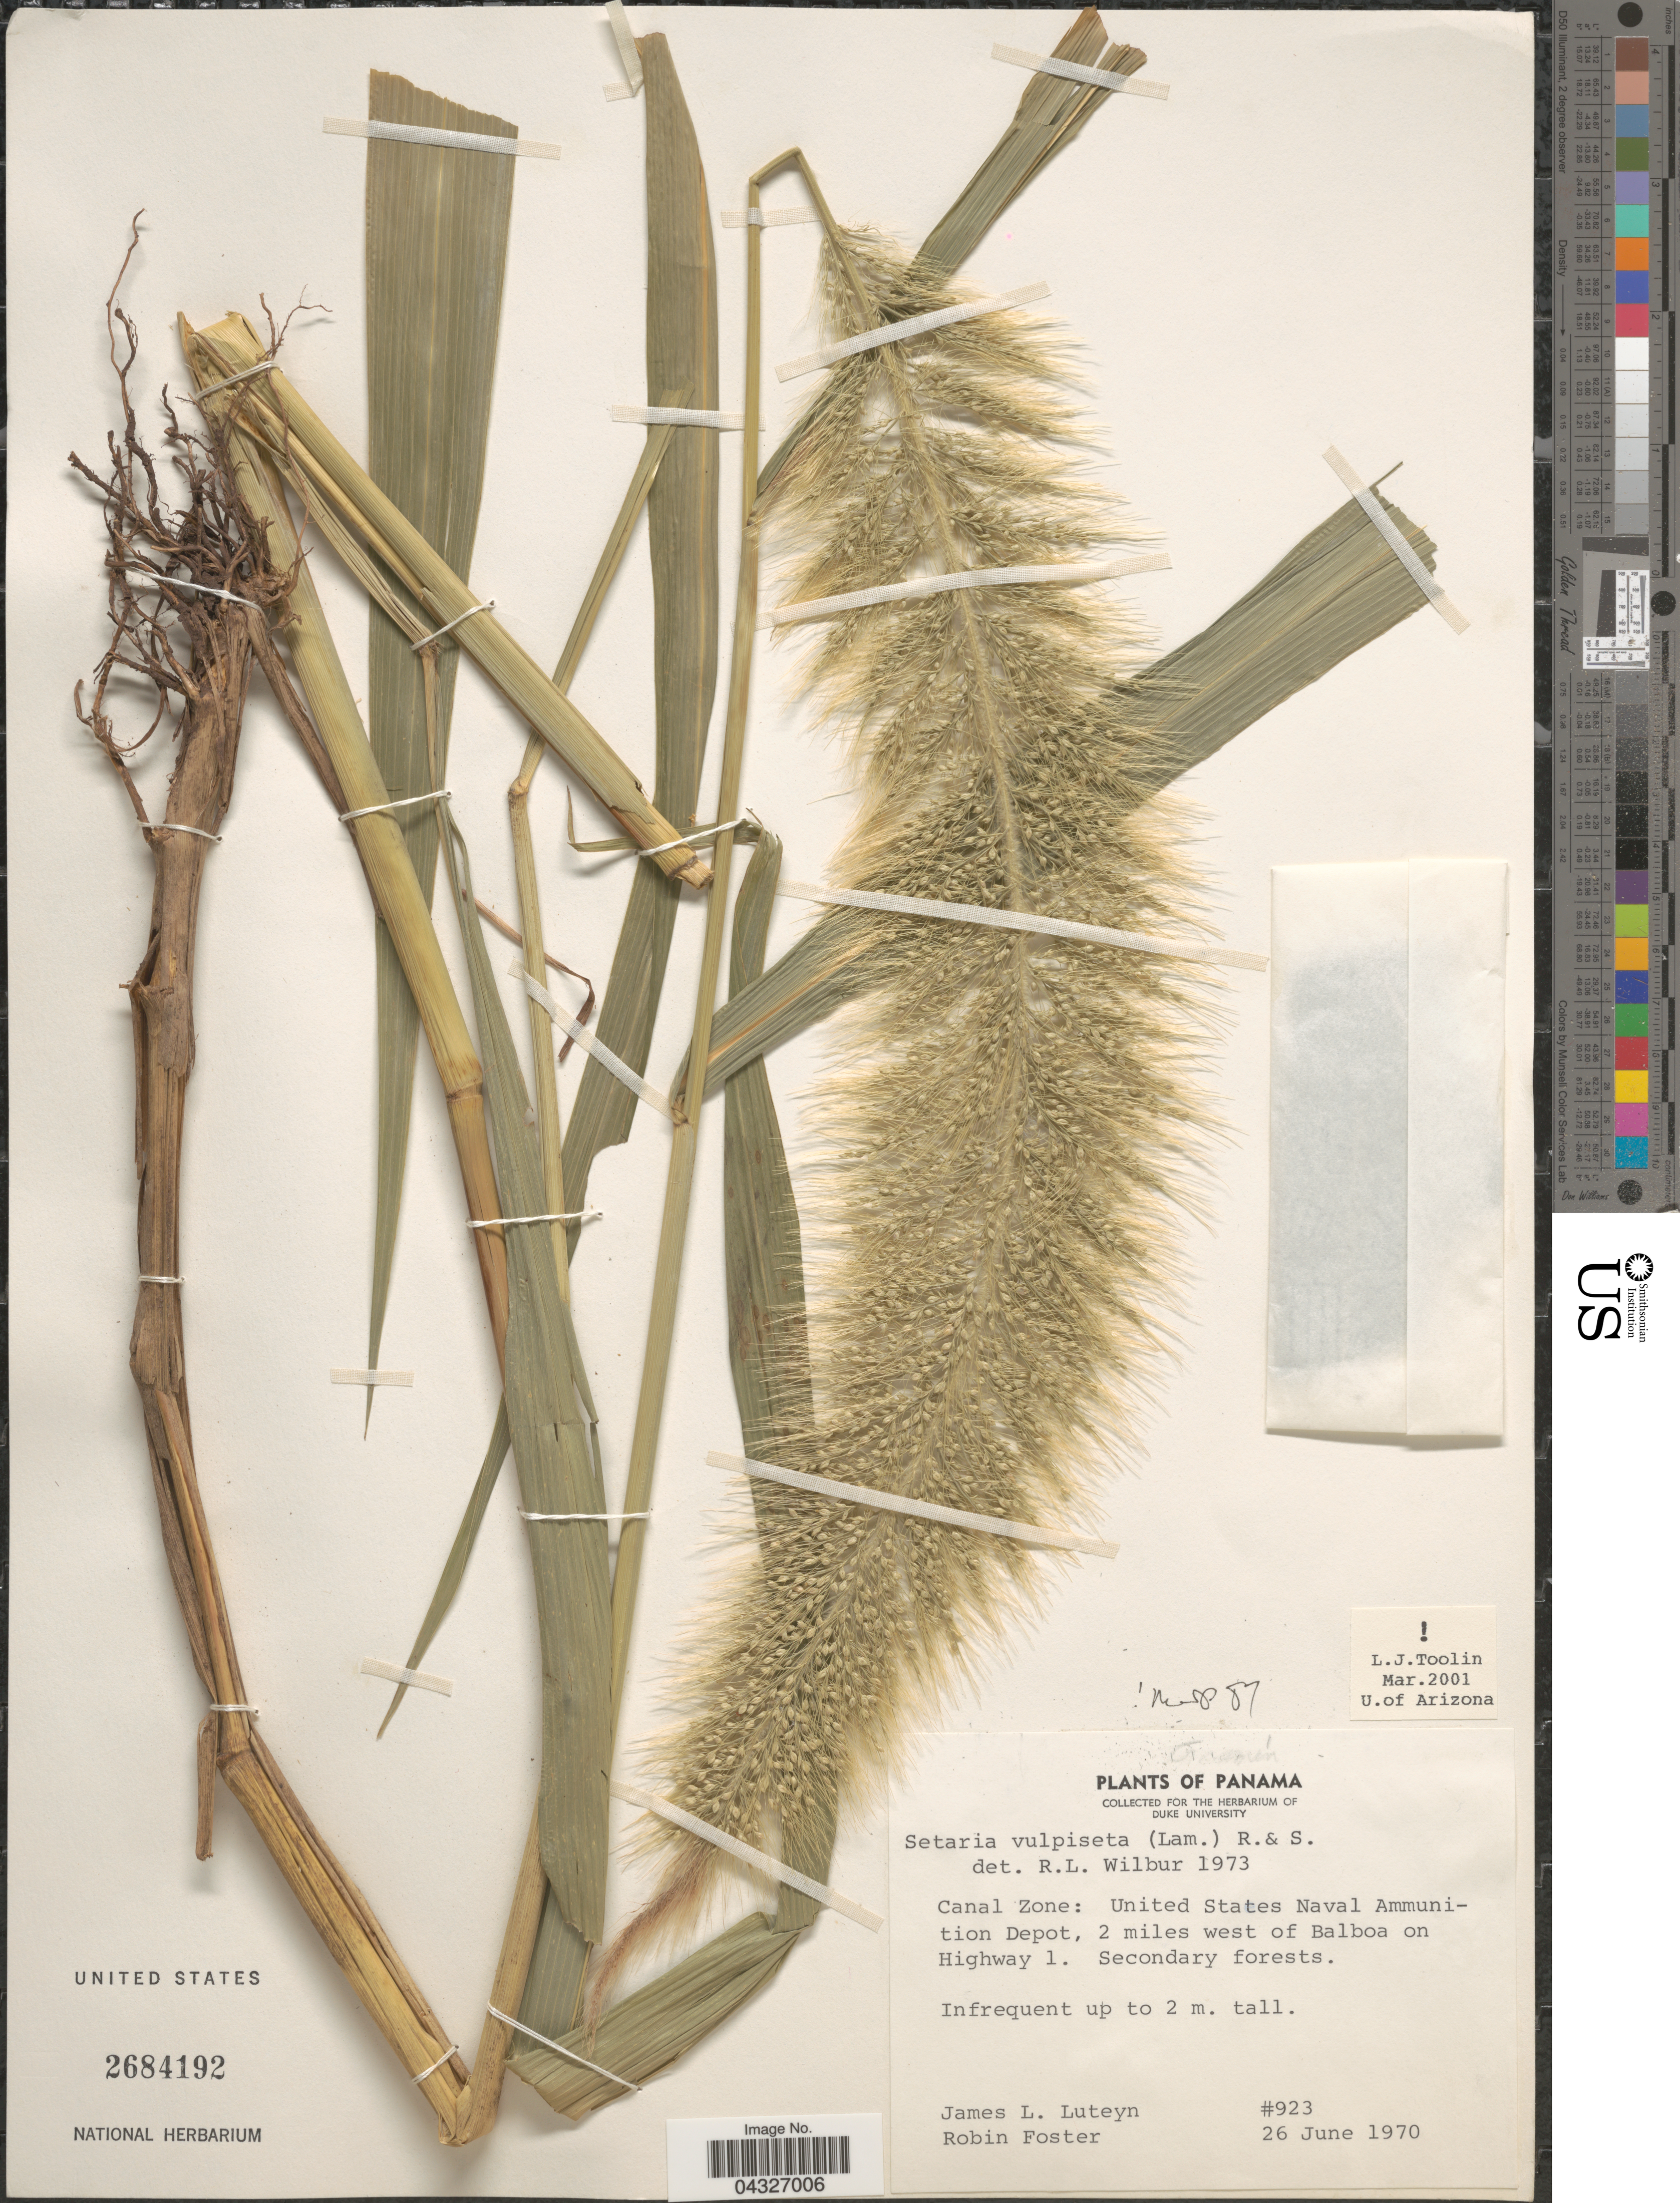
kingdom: Plantae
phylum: Tracheophyta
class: Liliopsida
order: Poales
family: Poaceae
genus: Setaria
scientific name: Setaria vulpiseta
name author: (Lam.) Roem. & Schult.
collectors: J. L. Luteyn & R. B. Foster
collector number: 923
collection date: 1970-06-26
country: Panama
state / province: Colón / Panamá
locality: Canal Zone: United States Naval Ammunition Depot, 2 miles west of Balboa on Highway 1.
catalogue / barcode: US 2684192